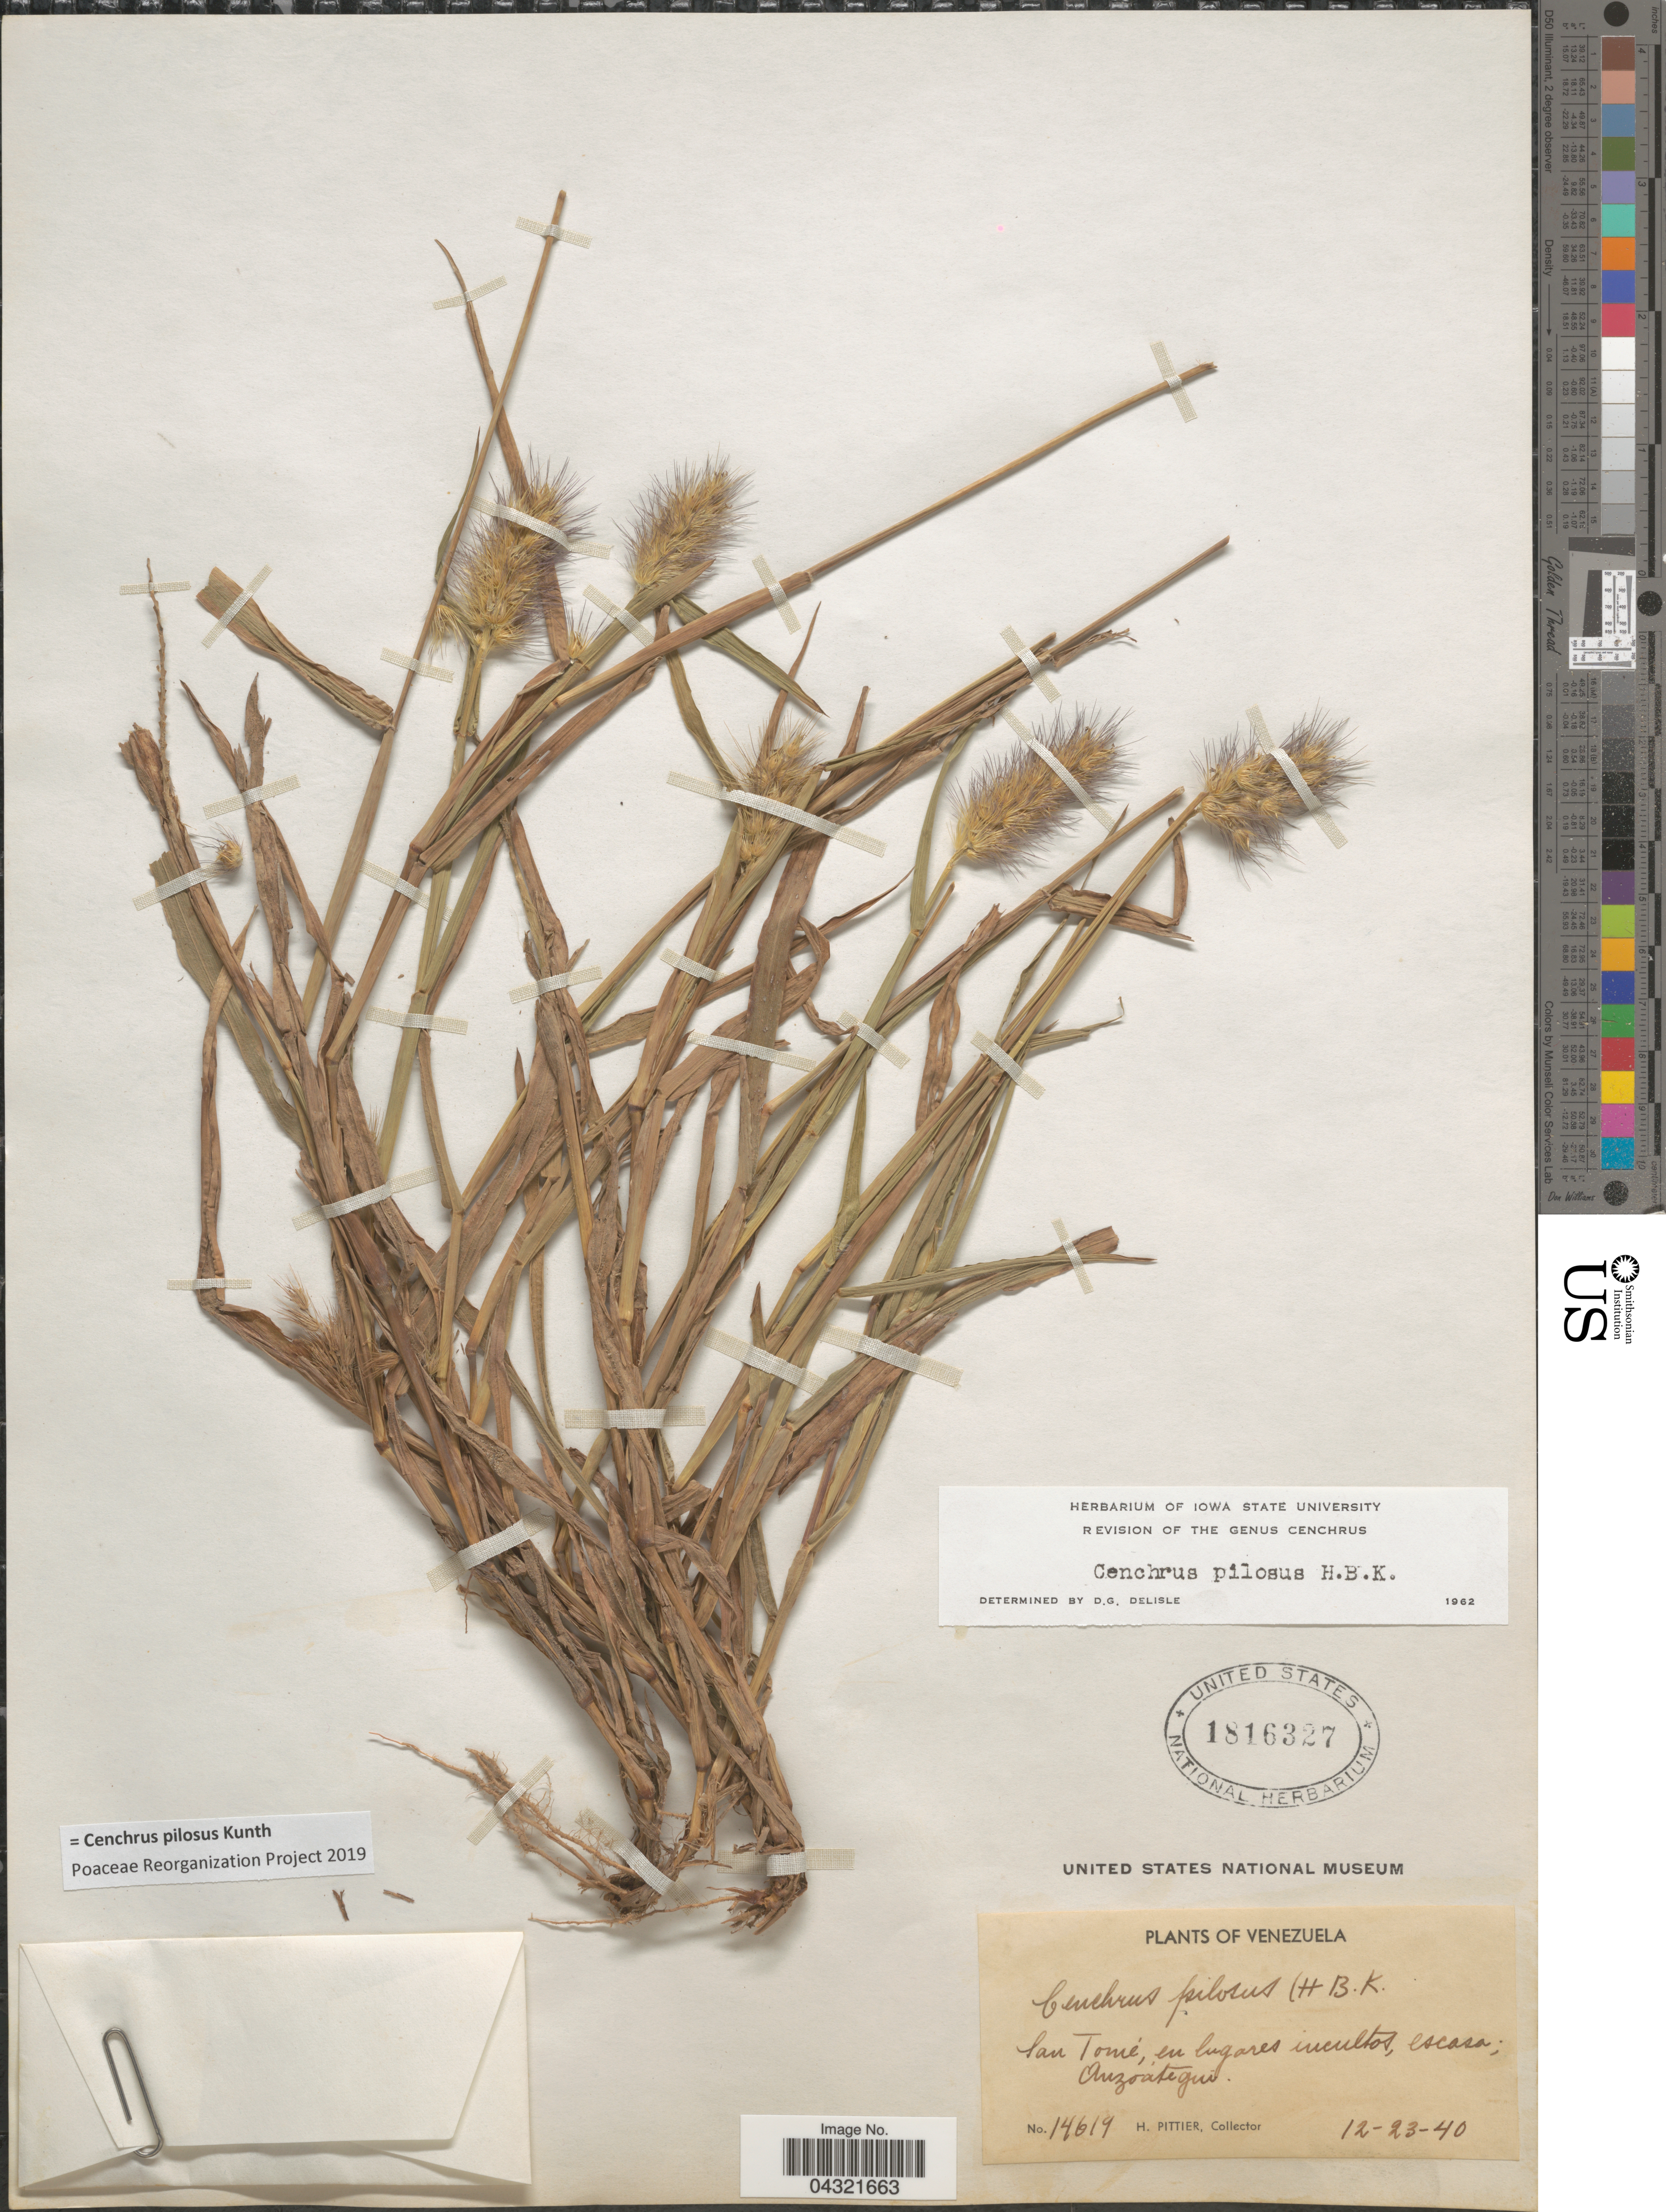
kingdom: Plantae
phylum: Tracheophyta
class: Liliopsida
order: Poales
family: Poaceae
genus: Cenchrus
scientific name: Cenchrus pilosus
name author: Kunth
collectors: H. F. Pittier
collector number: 14619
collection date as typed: Transcribed d/m/y: 23/12/40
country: Venezuela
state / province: Anzoategui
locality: San Tomé, en lugares incultos, escasa.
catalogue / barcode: US 1816327